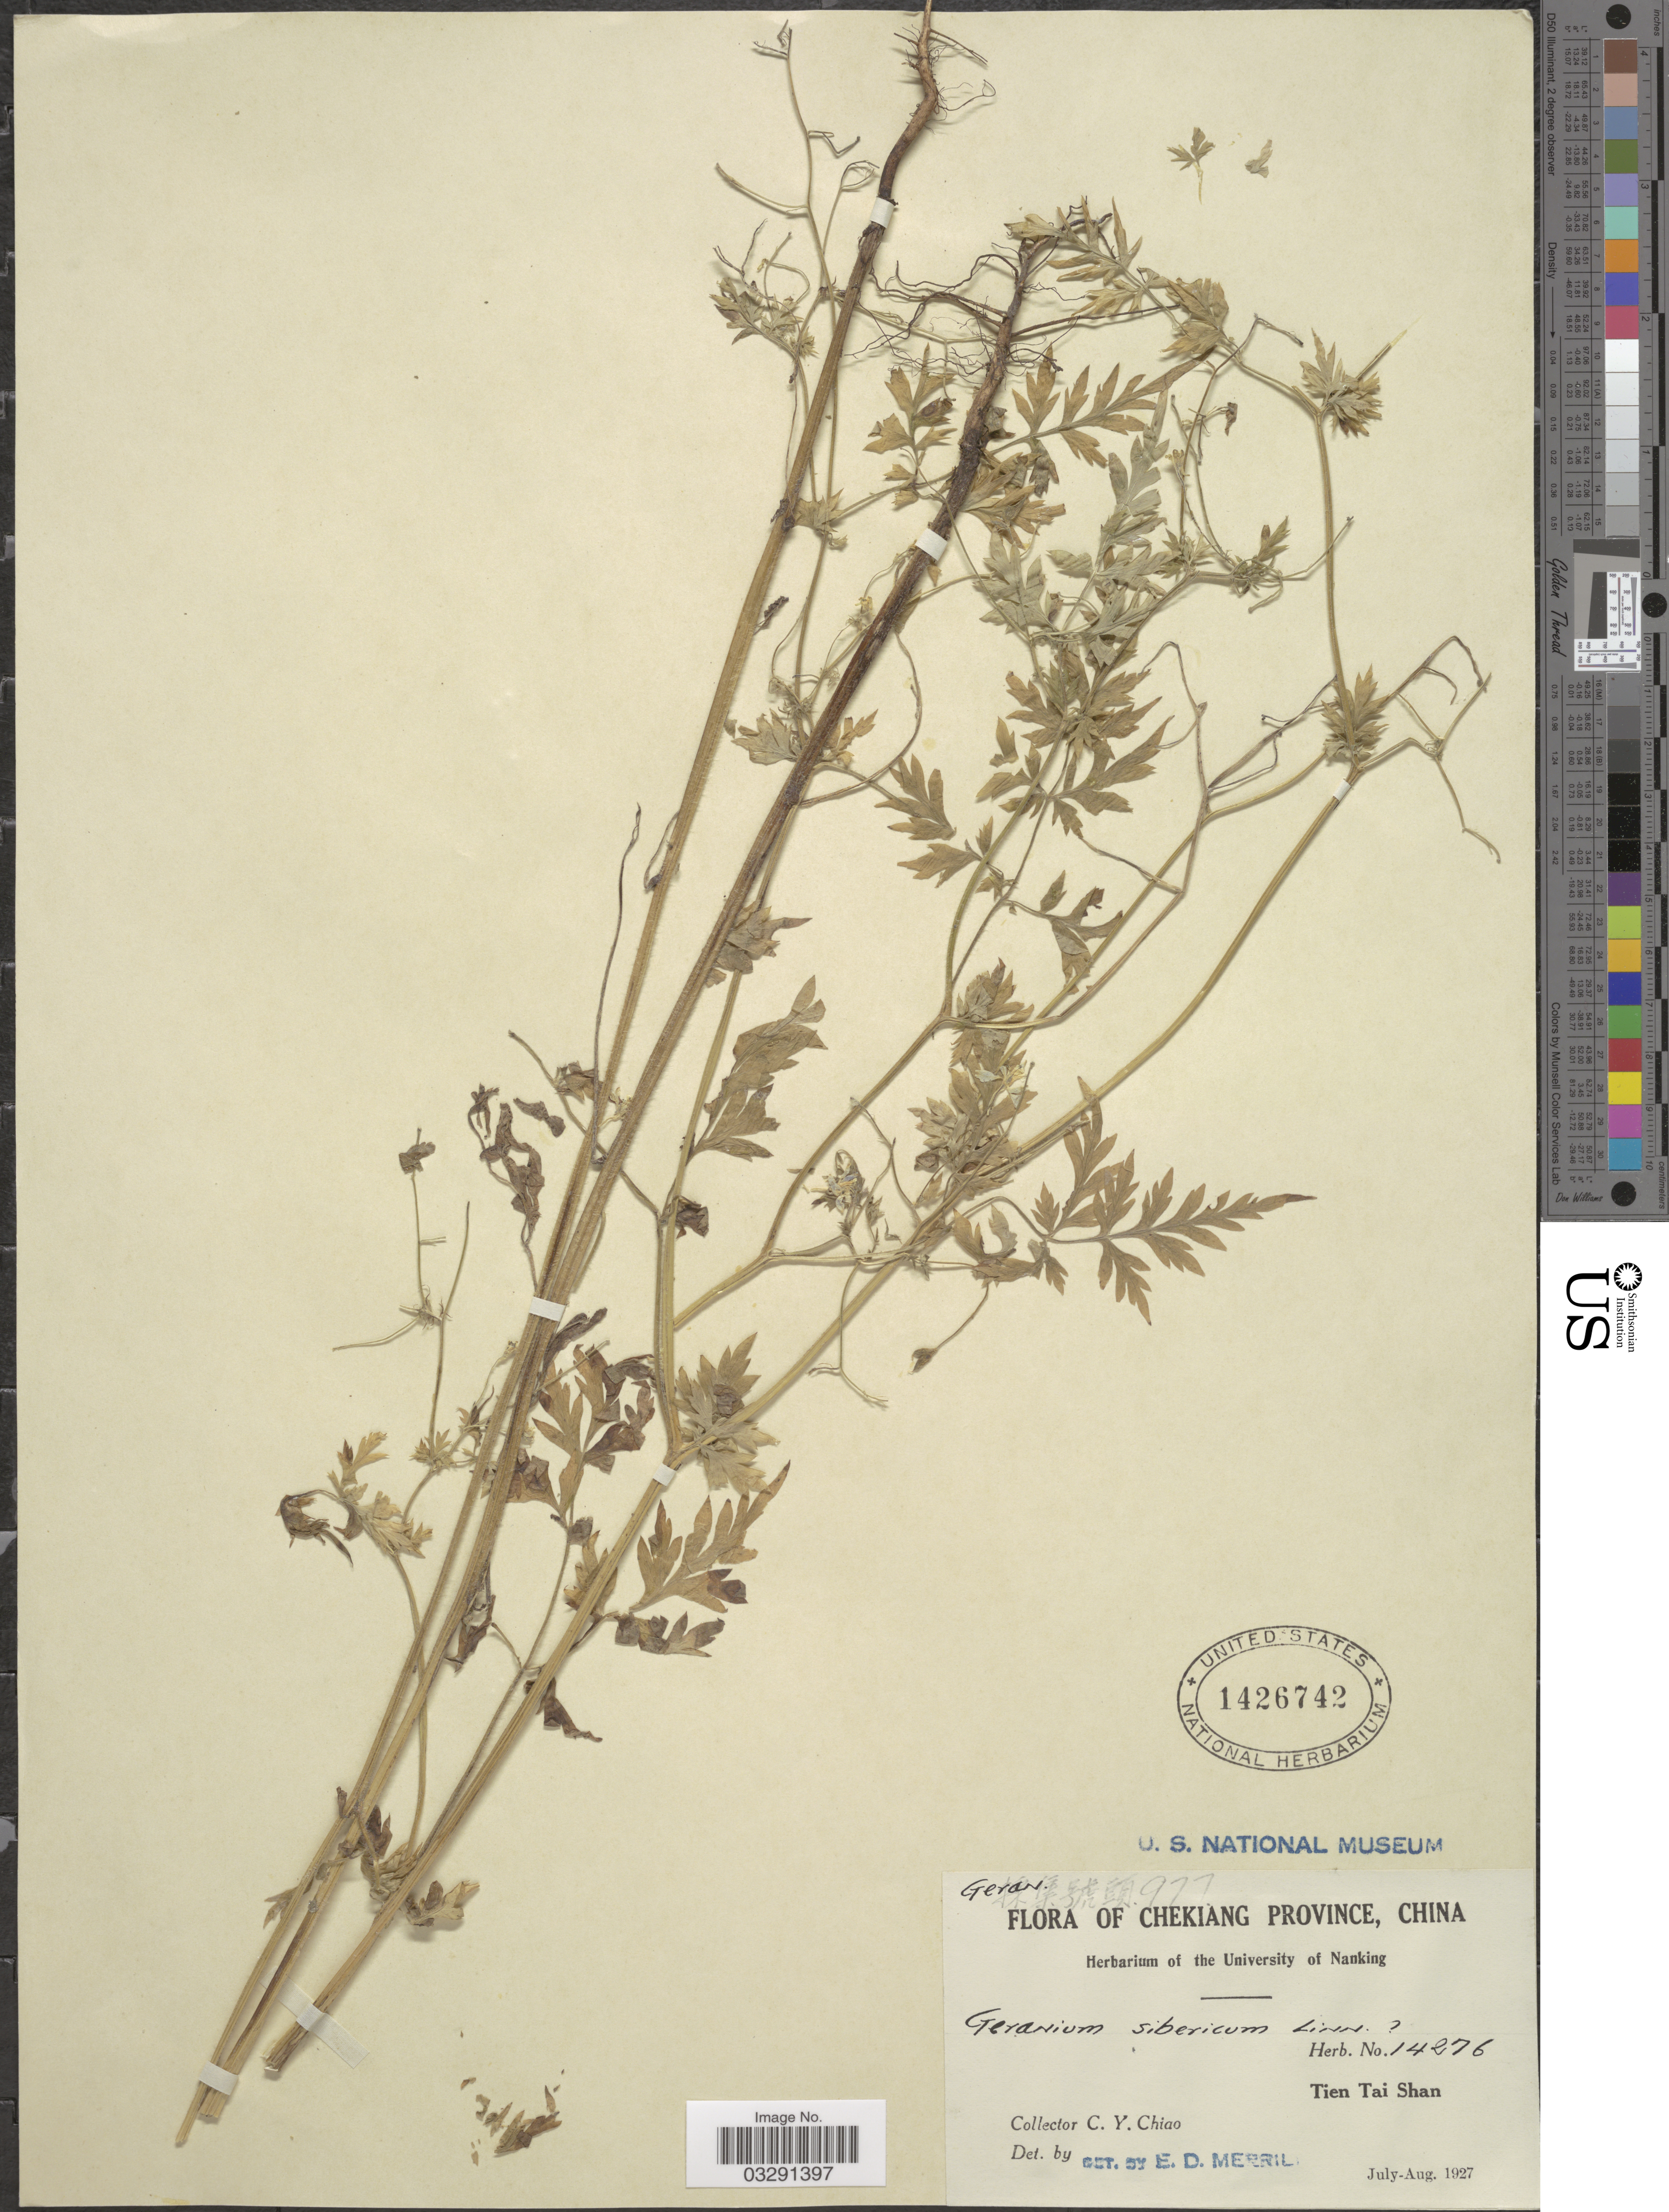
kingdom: Plantae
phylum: Tracheophyta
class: Magnoliopsida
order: Geraniales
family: Geraniaceae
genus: Geranium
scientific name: Geranium sibiricum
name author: L.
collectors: C. Y. Chiao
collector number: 14276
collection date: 1927-07/1927-08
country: China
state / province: Zhejiang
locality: Chekiang Province. Tien Tai Shan.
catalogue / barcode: US 1426742